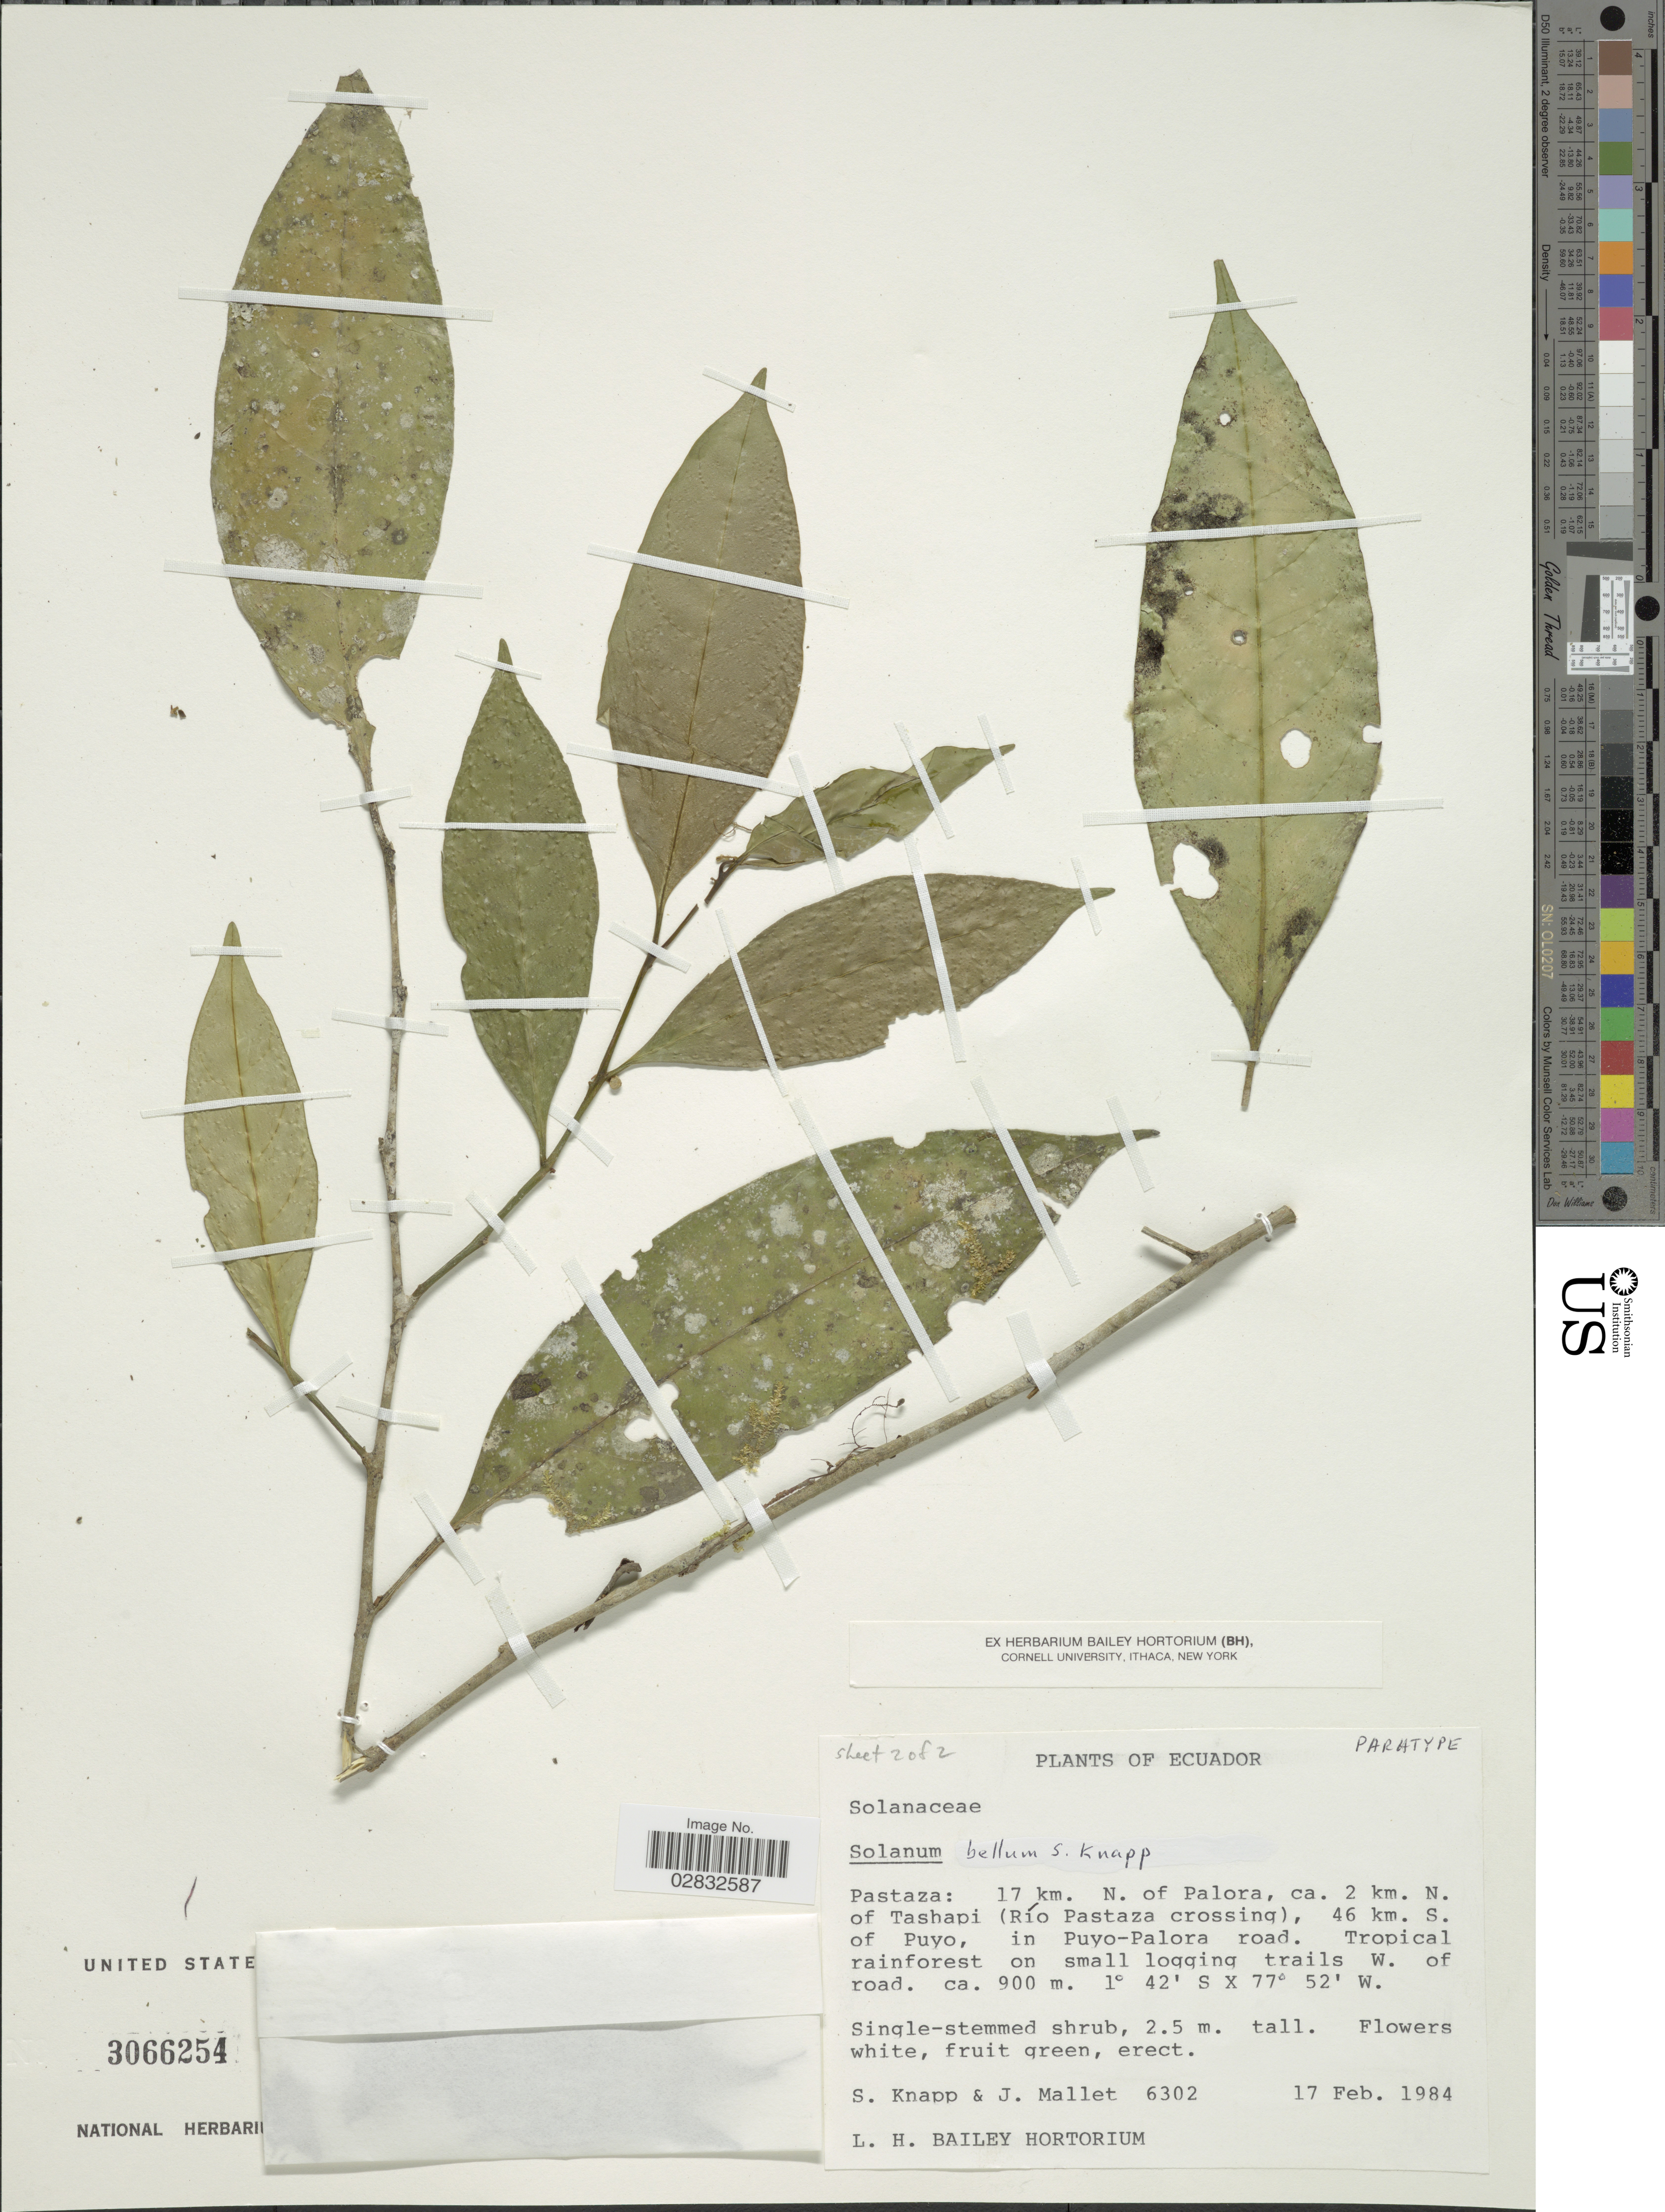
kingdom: Plantae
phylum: Tracheophyta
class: Magnoliopsida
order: Solanales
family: Solanaceae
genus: Solanum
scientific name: Solanum bellum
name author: S. Knapp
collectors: S. Knapp & J. Mallet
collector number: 6302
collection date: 1984-02-17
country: Ecuador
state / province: Pastaza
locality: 17 km. N. of Palora, ca. 2 km. N. of Tashapi (Río Pastaza crossing), 46 km. S. of Puyo, in Puyo-Palora road, tropical rainforest on small logging trails W. of road.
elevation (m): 900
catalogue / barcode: US 3066254